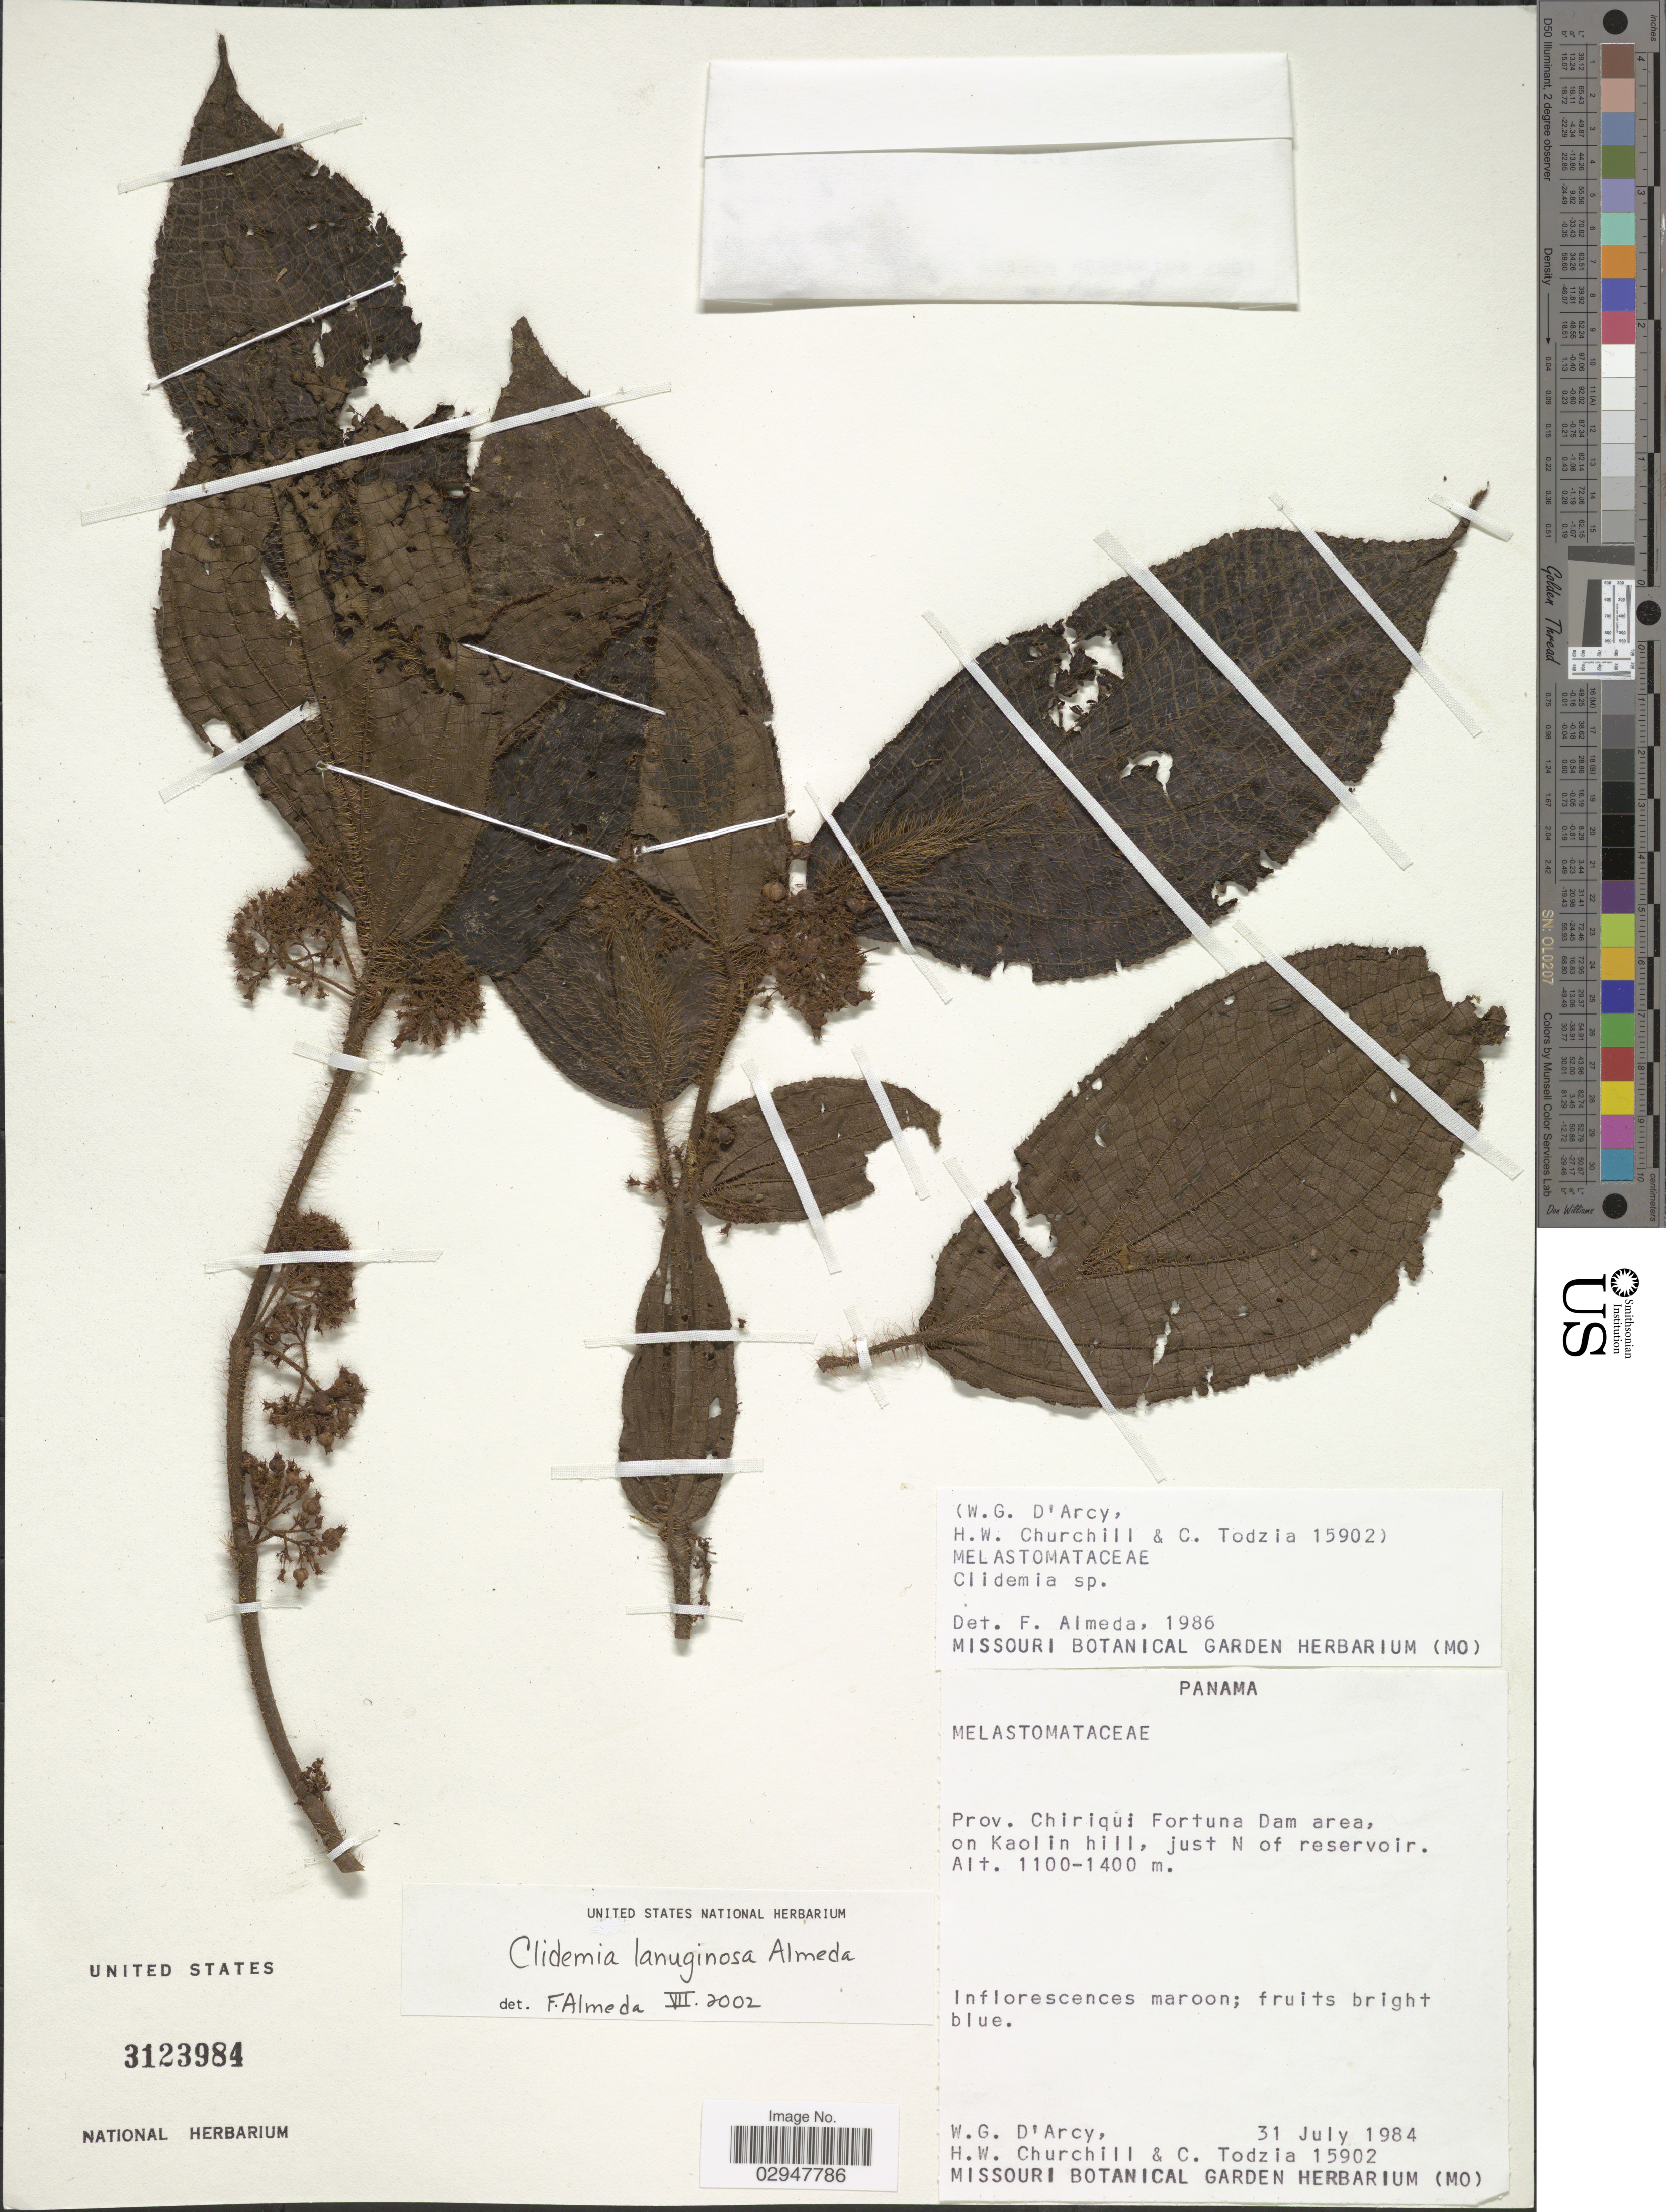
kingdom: Plantae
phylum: Tracheophyta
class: Magnoliopsida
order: Myrtales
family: Melastomataceae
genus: Clidemia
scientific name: Clidemia lanuginosa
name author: Almeda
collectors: W. G. D'Arcy, H. Churchill & C. A. Todzia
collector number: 15902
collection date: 1984-07-31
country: Panama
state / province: Chiriqui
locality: Fortuna Dam area, on Kaolin hill, just N of reservoir.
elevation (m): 1100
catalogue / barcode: US 3123984